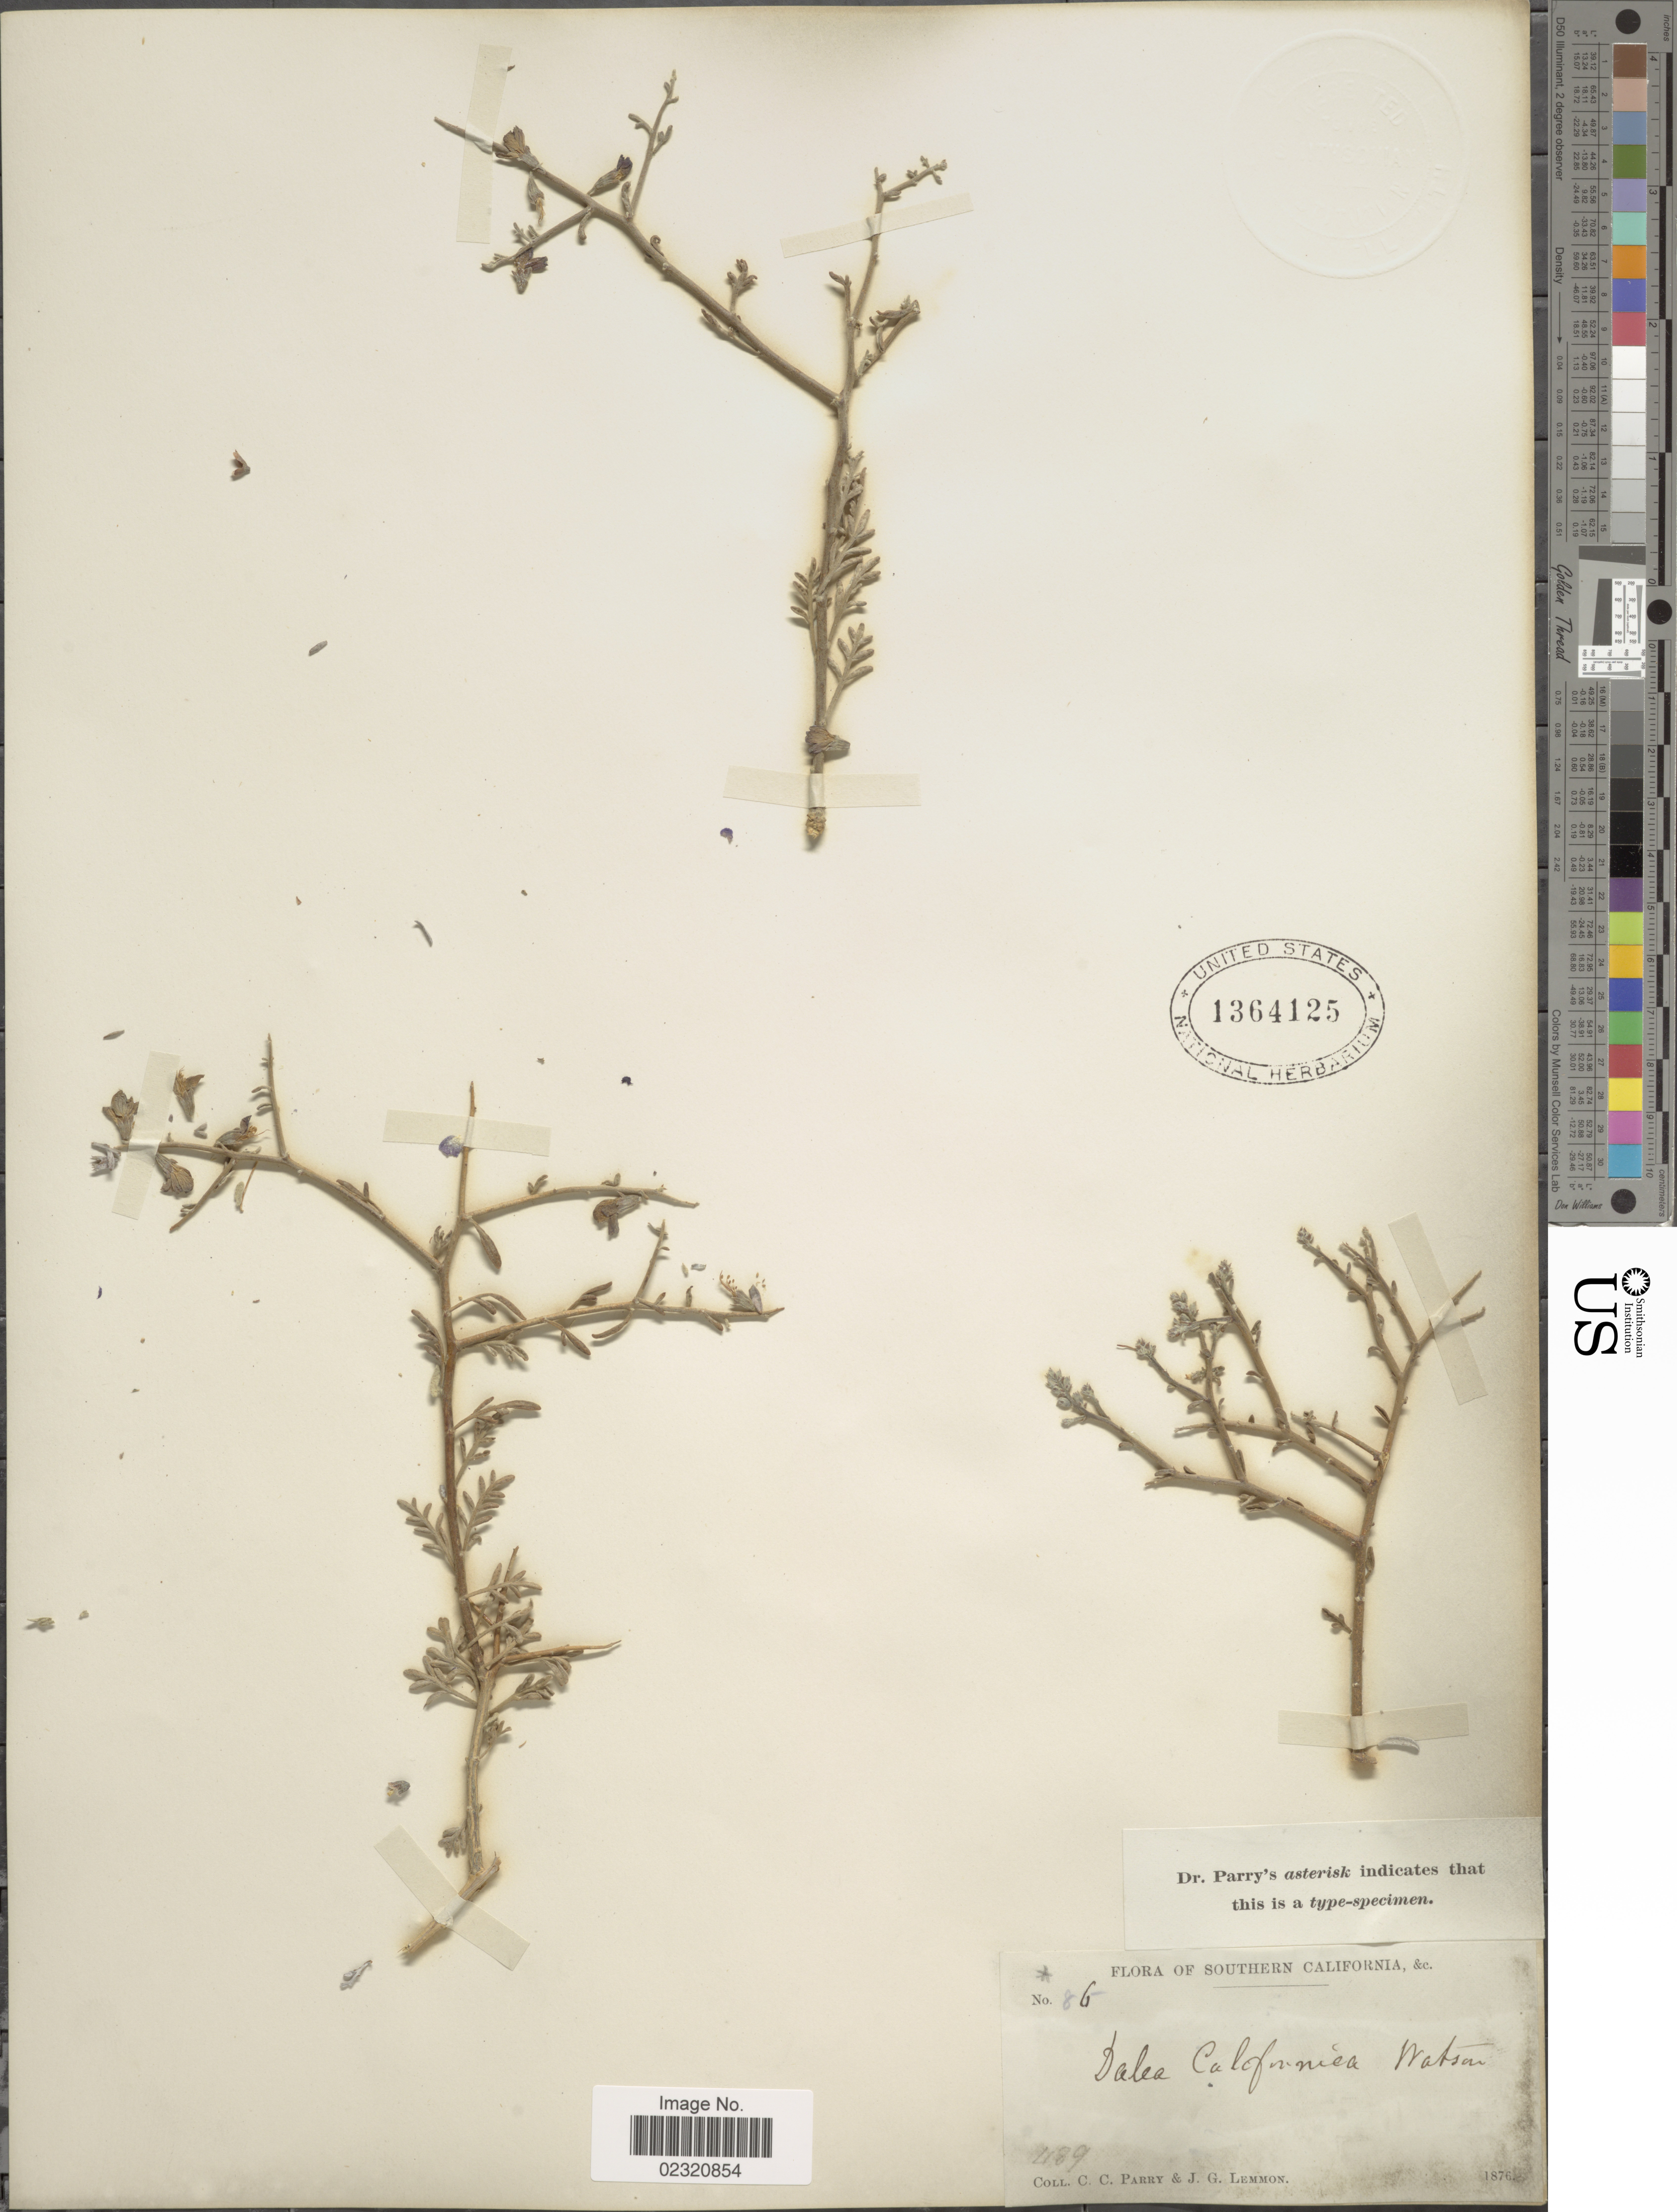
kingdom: Plantae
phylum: Tracheophyta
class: Magnoliopsida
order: Fabales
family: Fabaceae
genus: Psorothamnus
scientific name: Psorothamnus arborescens var. californicus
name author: (S. Watson) D. Sutherl. et al.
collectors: C. C. Parry & J. Lemmon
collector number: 86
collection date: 1876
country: United States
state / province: California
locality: Southern California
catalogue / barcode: US 1364125